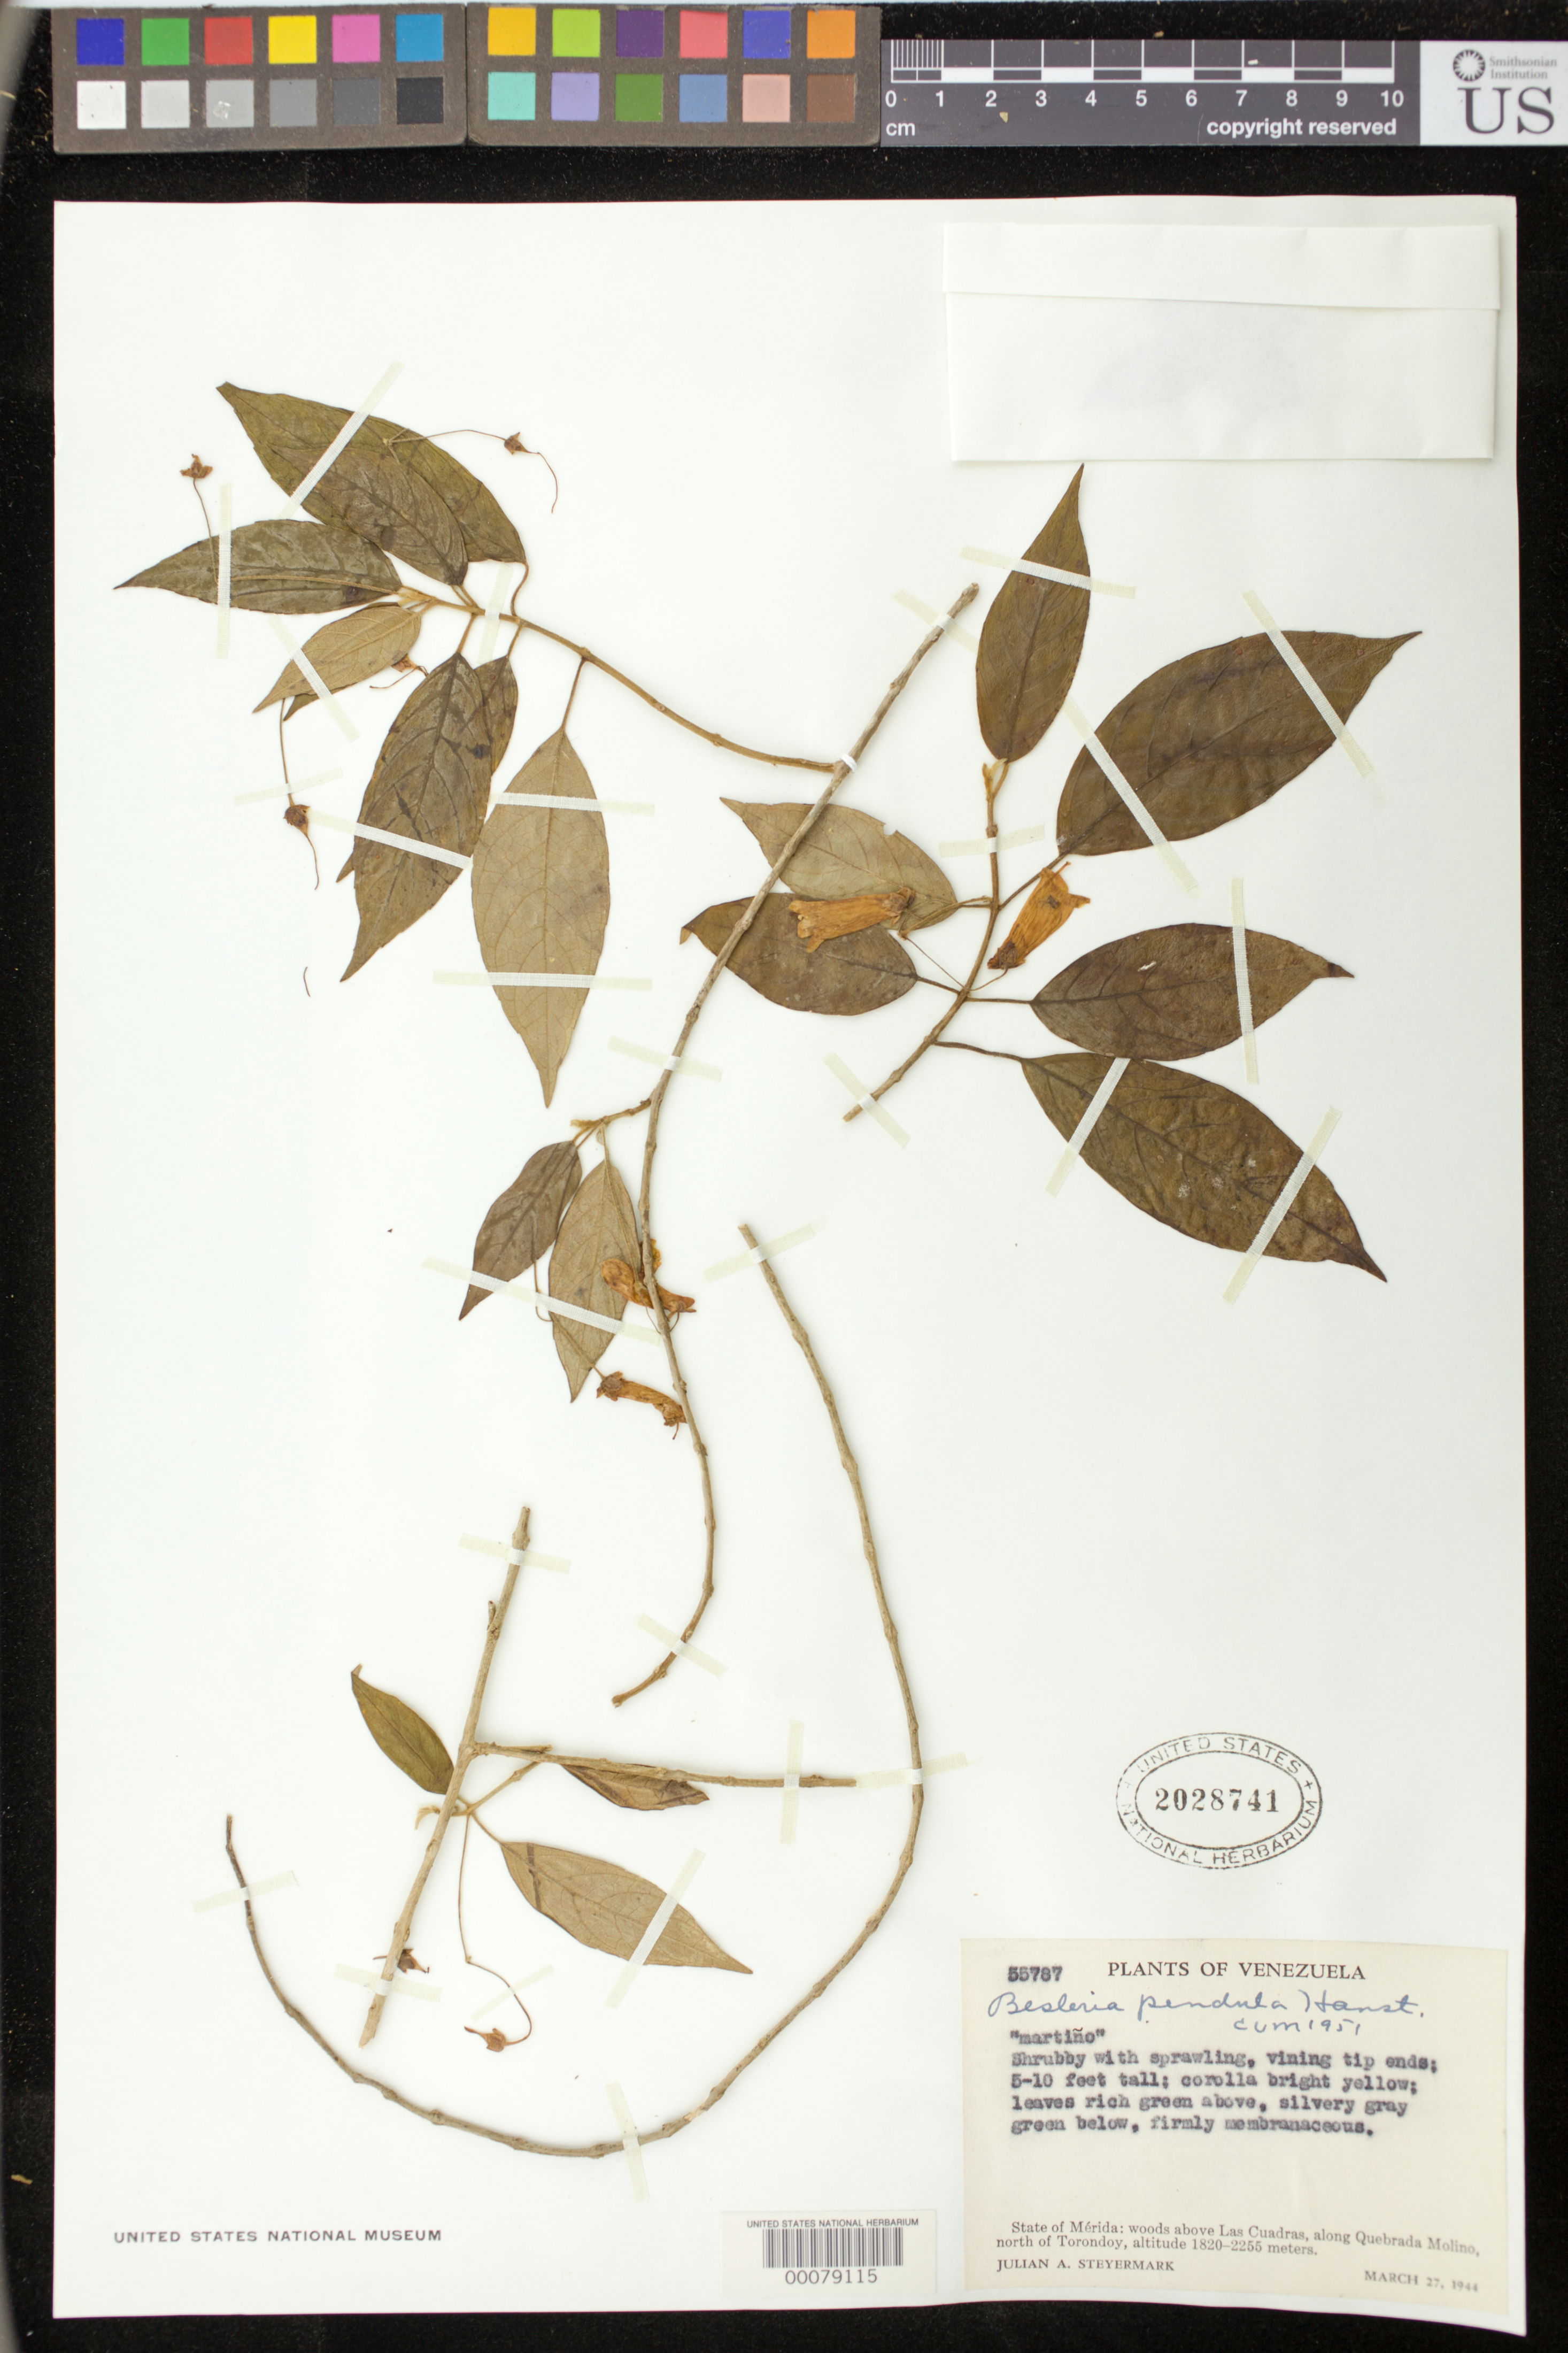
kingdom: Plantae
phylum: Tracheophyta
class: Magnoliopsida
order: Lamiales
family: Gesneriaceae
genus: Besleria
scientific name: Besleria pendula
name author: Hanst.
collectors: J. Steyermark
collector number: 55787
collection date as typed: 27 Mar 1944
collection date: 1944-03-27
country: Venezuela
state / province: Mérida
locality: Woods above Las Cuadras, along Quebrada Molino, N of Torondoy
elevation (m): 1820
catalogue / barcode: US 2028741